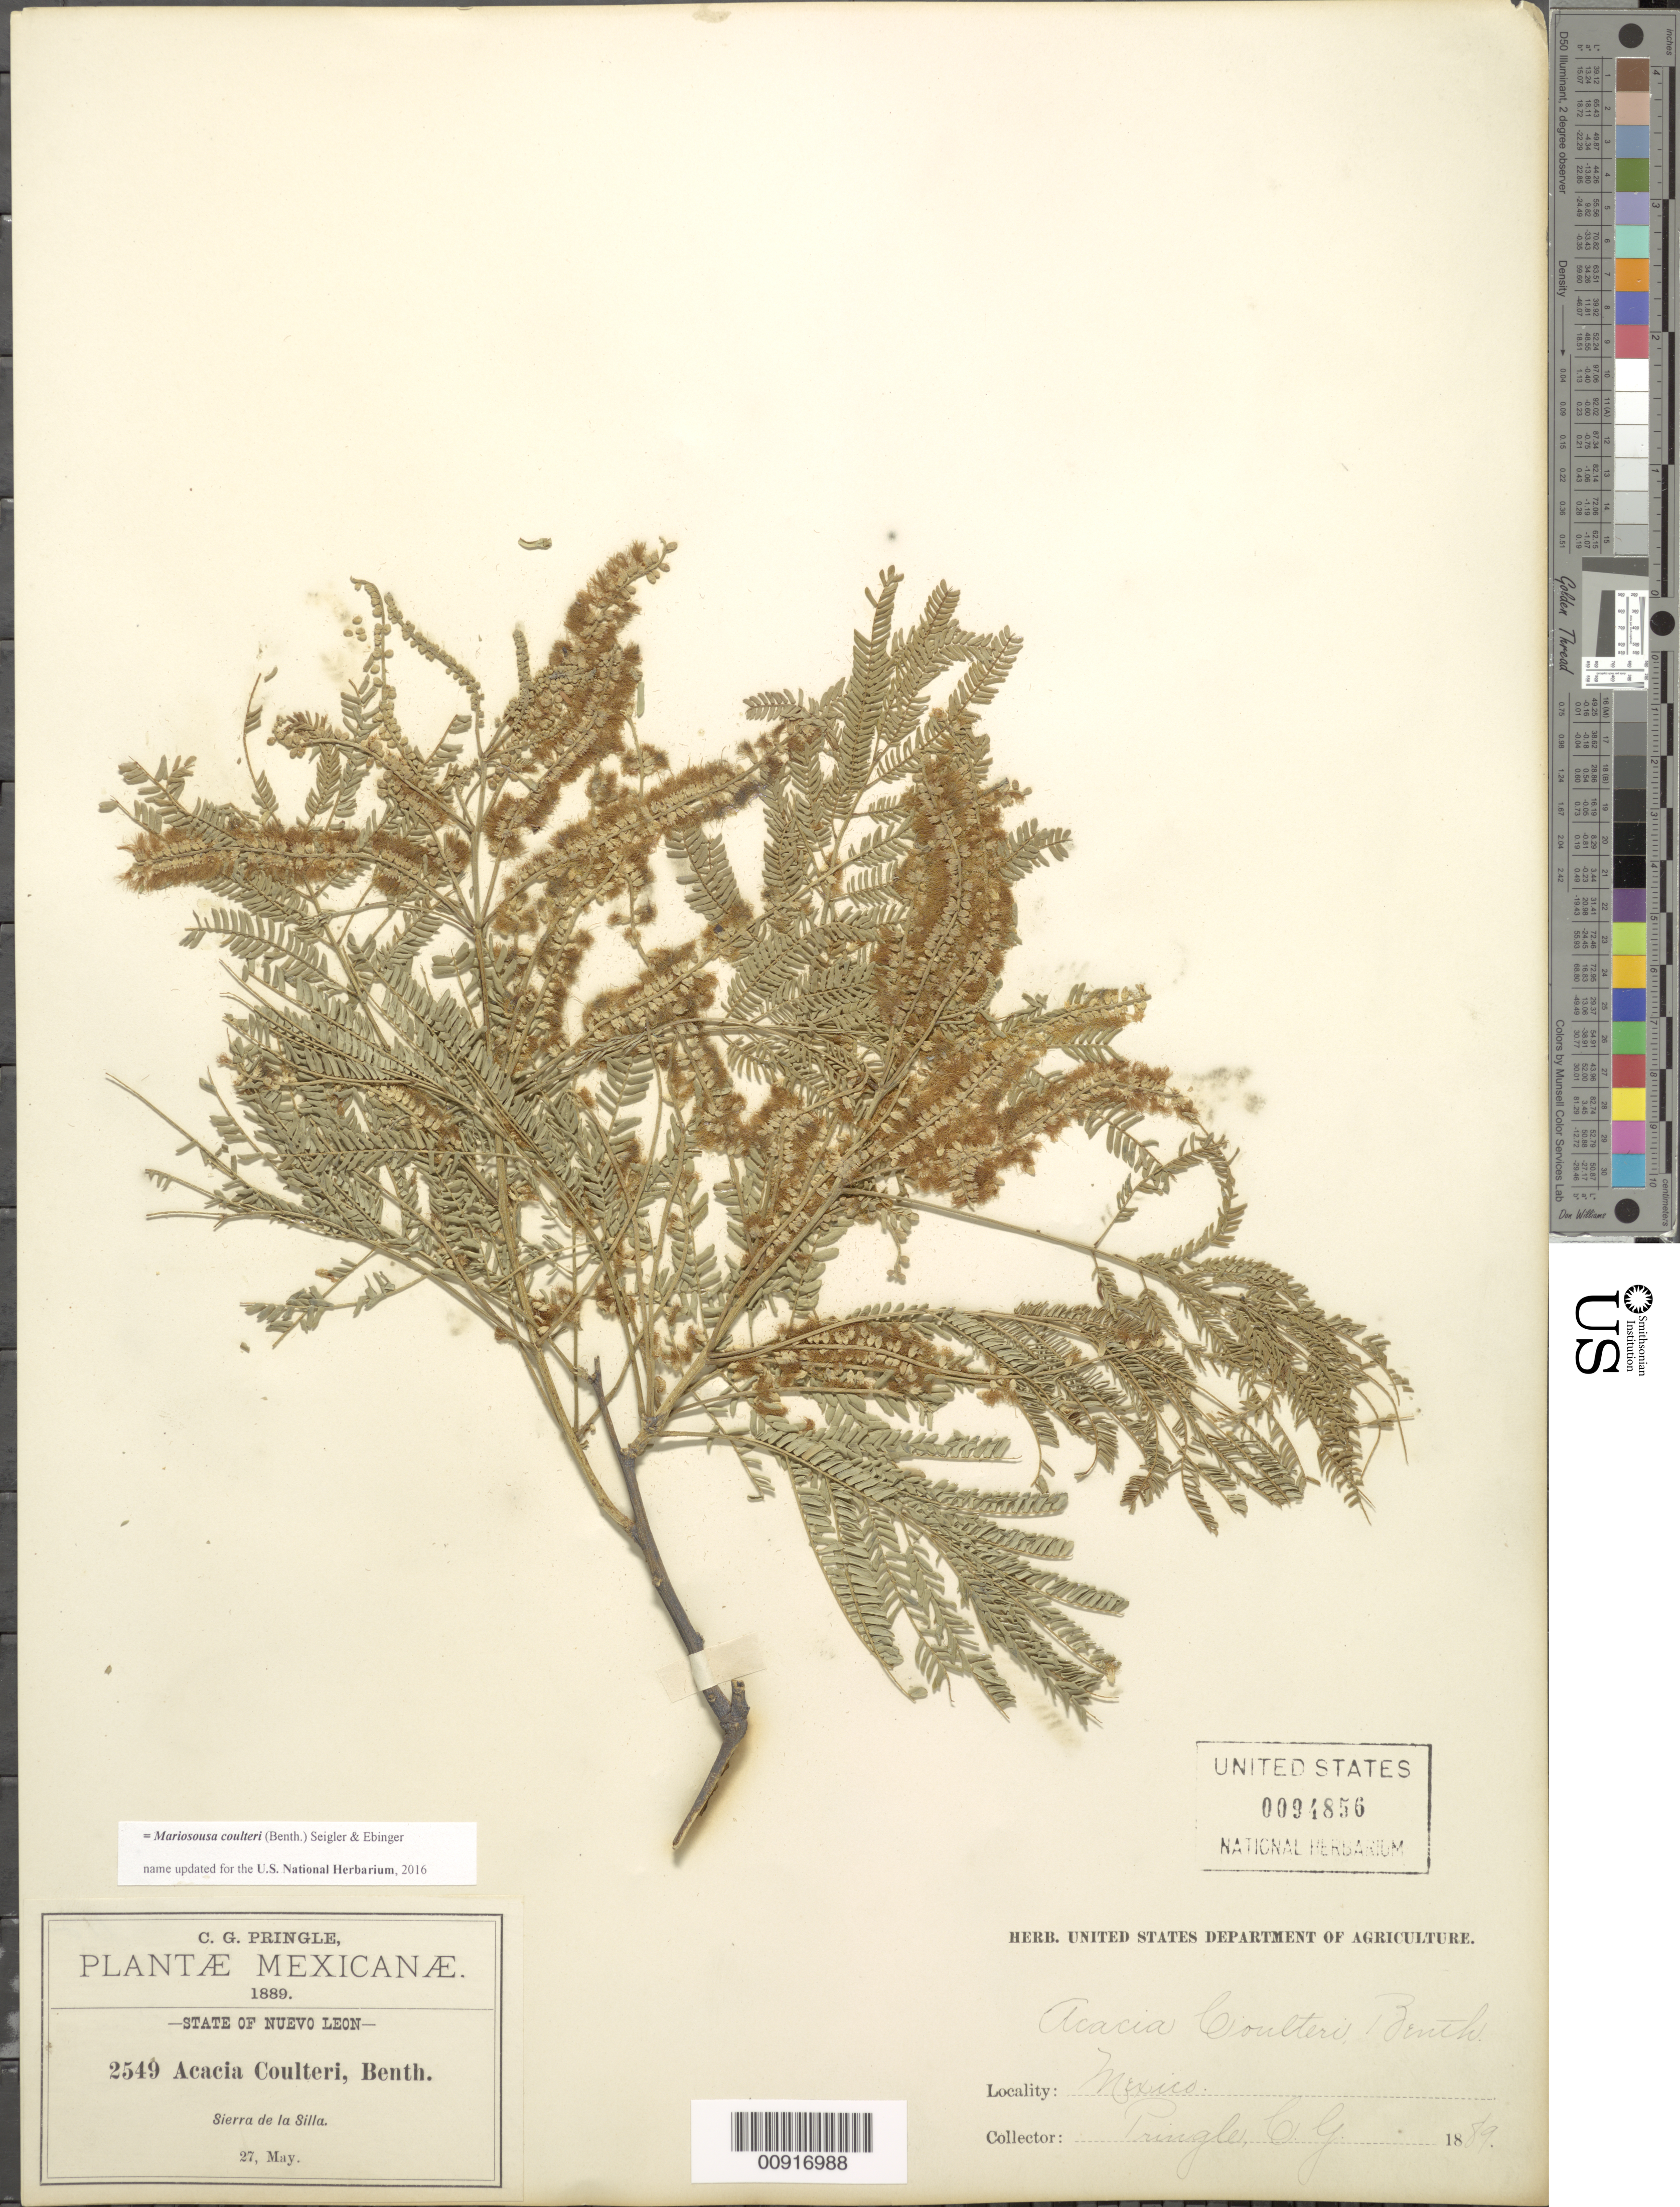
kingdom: Plantae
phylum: Tracheophyta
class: Magnoliopsida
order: Fabales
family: Fabaceae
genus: Mariosousa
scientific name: Mariosousa coulteri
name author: (Benth.) Seigler & Ebinger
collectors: C. G. Pringle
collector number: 2549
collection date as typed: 27 May 1889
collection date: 1889-05-27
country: Mexico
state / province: Nuevo León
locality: Sierra de la Silla.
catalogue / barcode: US 94856